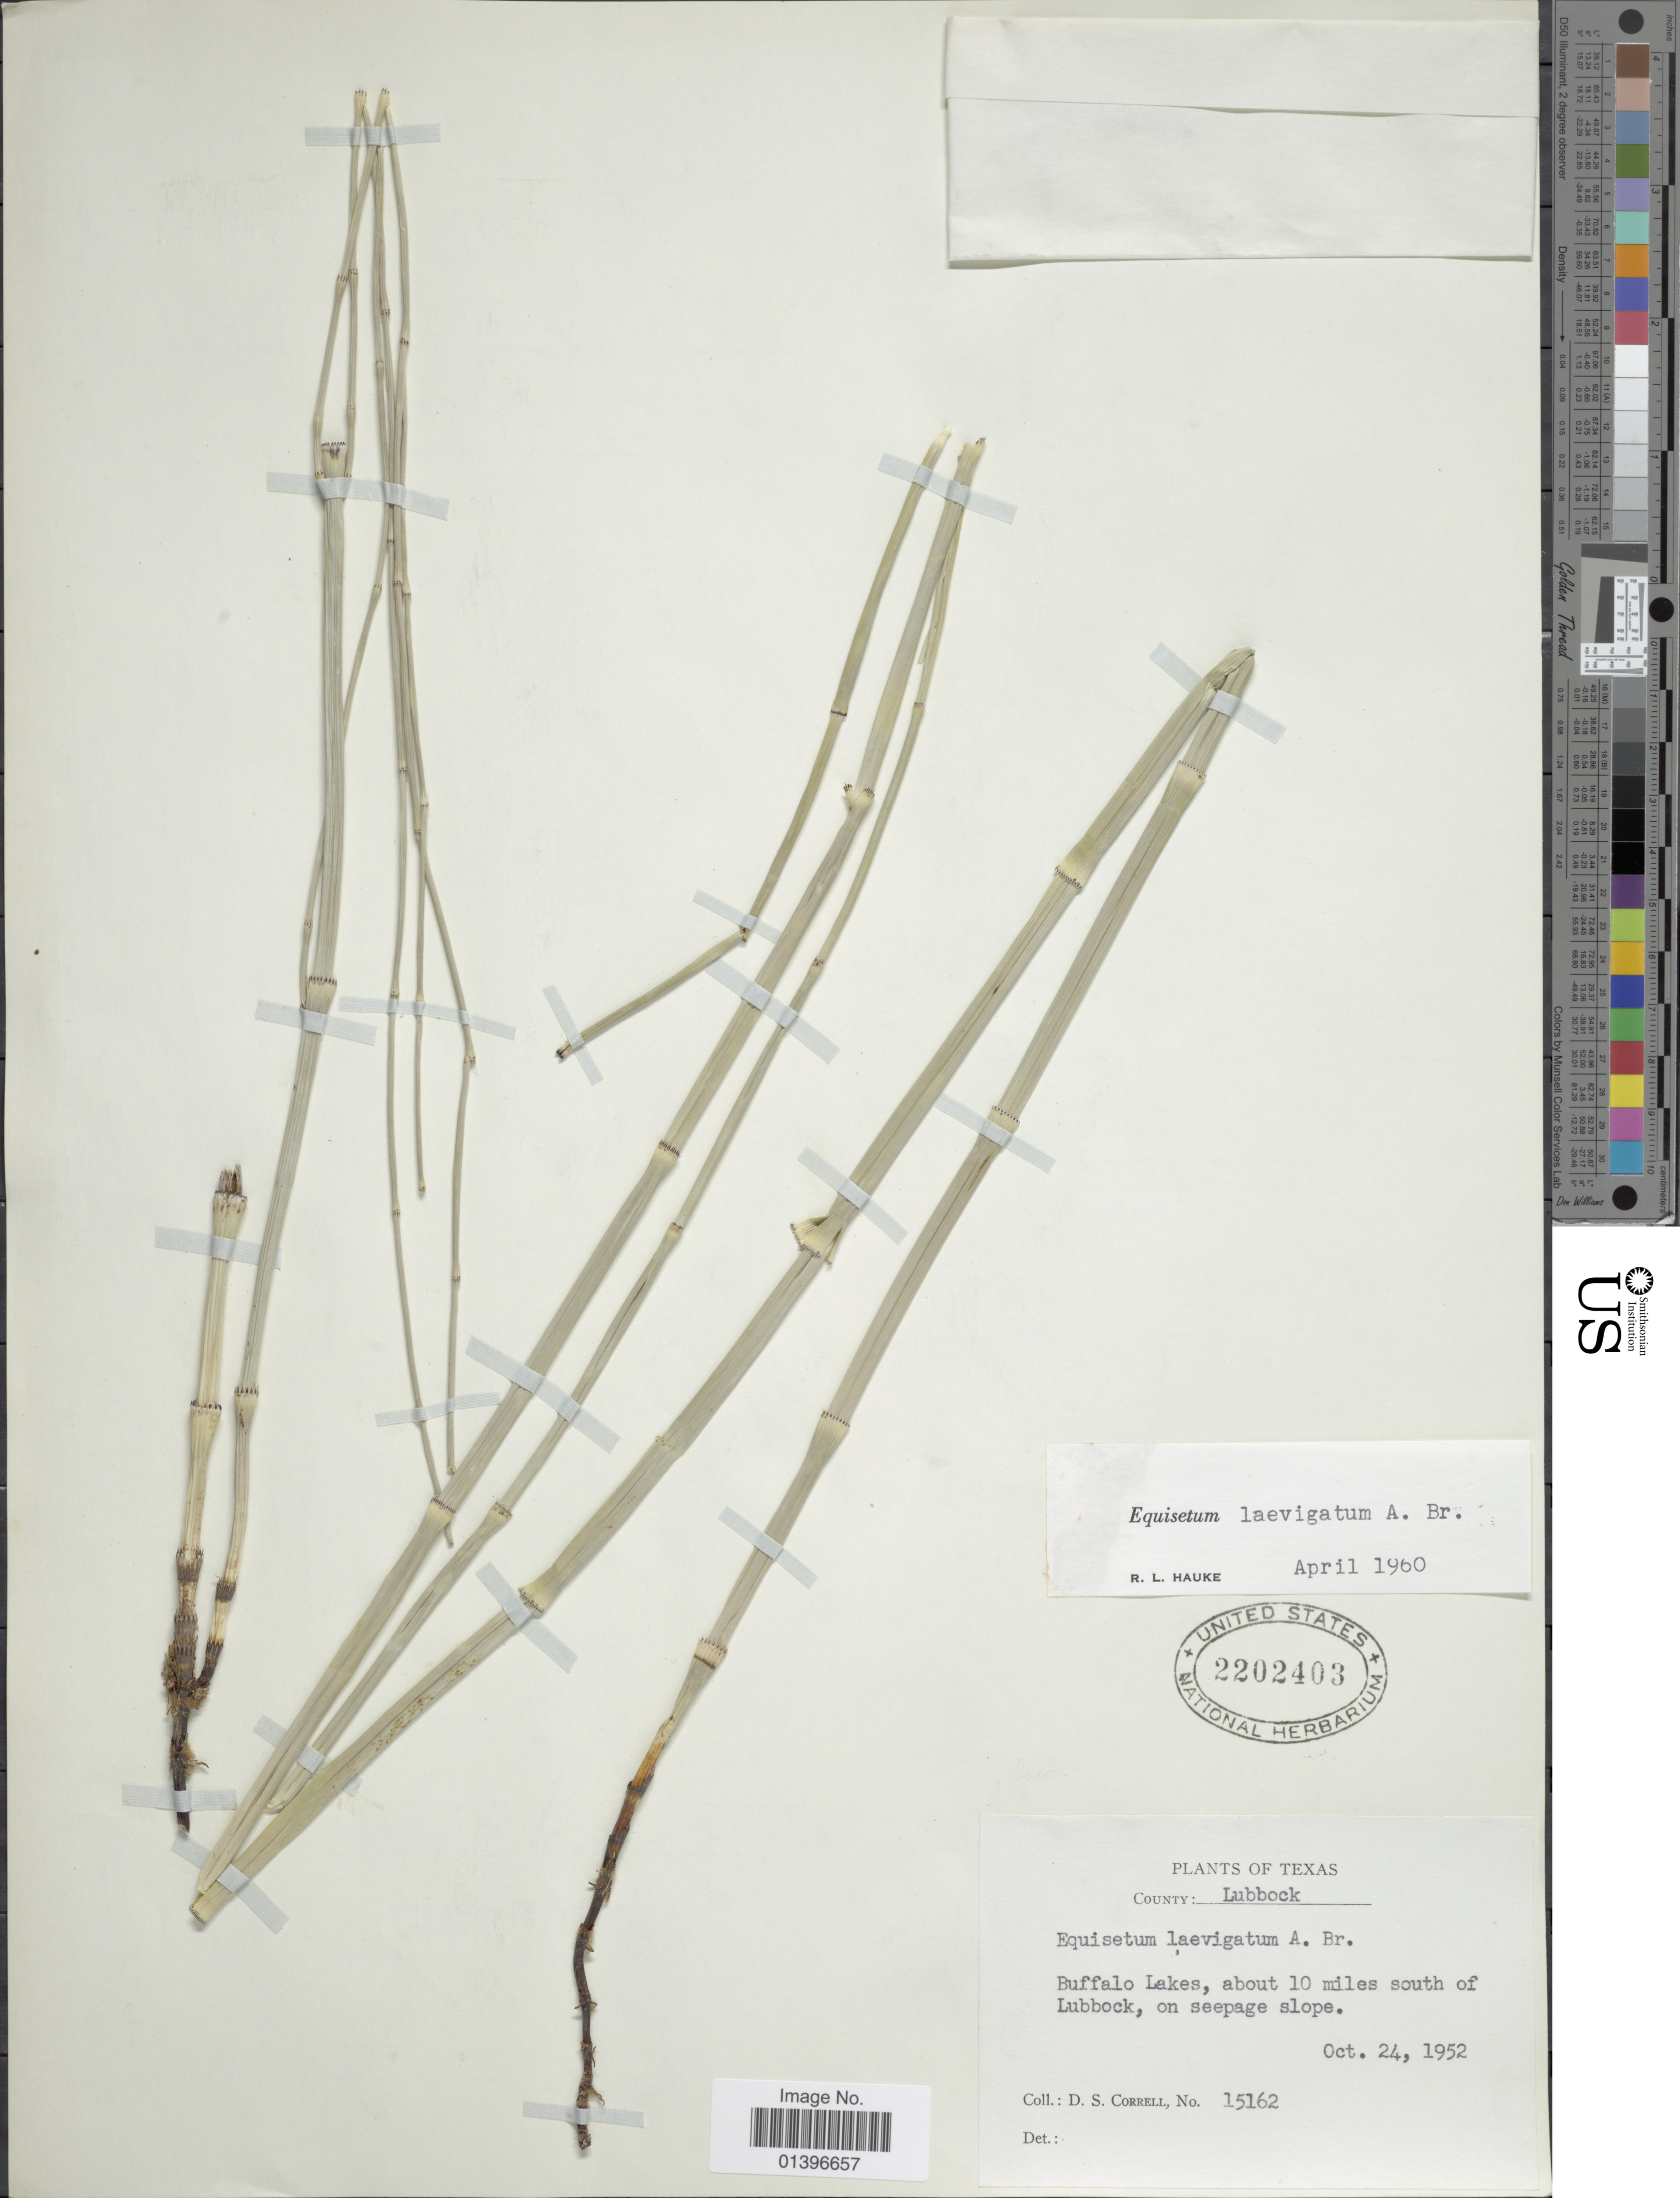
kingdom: Plantae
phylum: Tracheophyta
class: Polypodiopsida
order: Equisetales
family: Equisetaceae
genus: Equisetum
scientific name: Equisetum laevigatum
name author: A. Braun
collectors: D. S. Correll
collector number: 15162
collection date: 1952-10-24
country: United States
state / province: Texas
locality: County: Lubbock. Buffalo Lakes, about 10 miles south of Lubbock, on seepage slope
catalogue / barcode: US 2202403